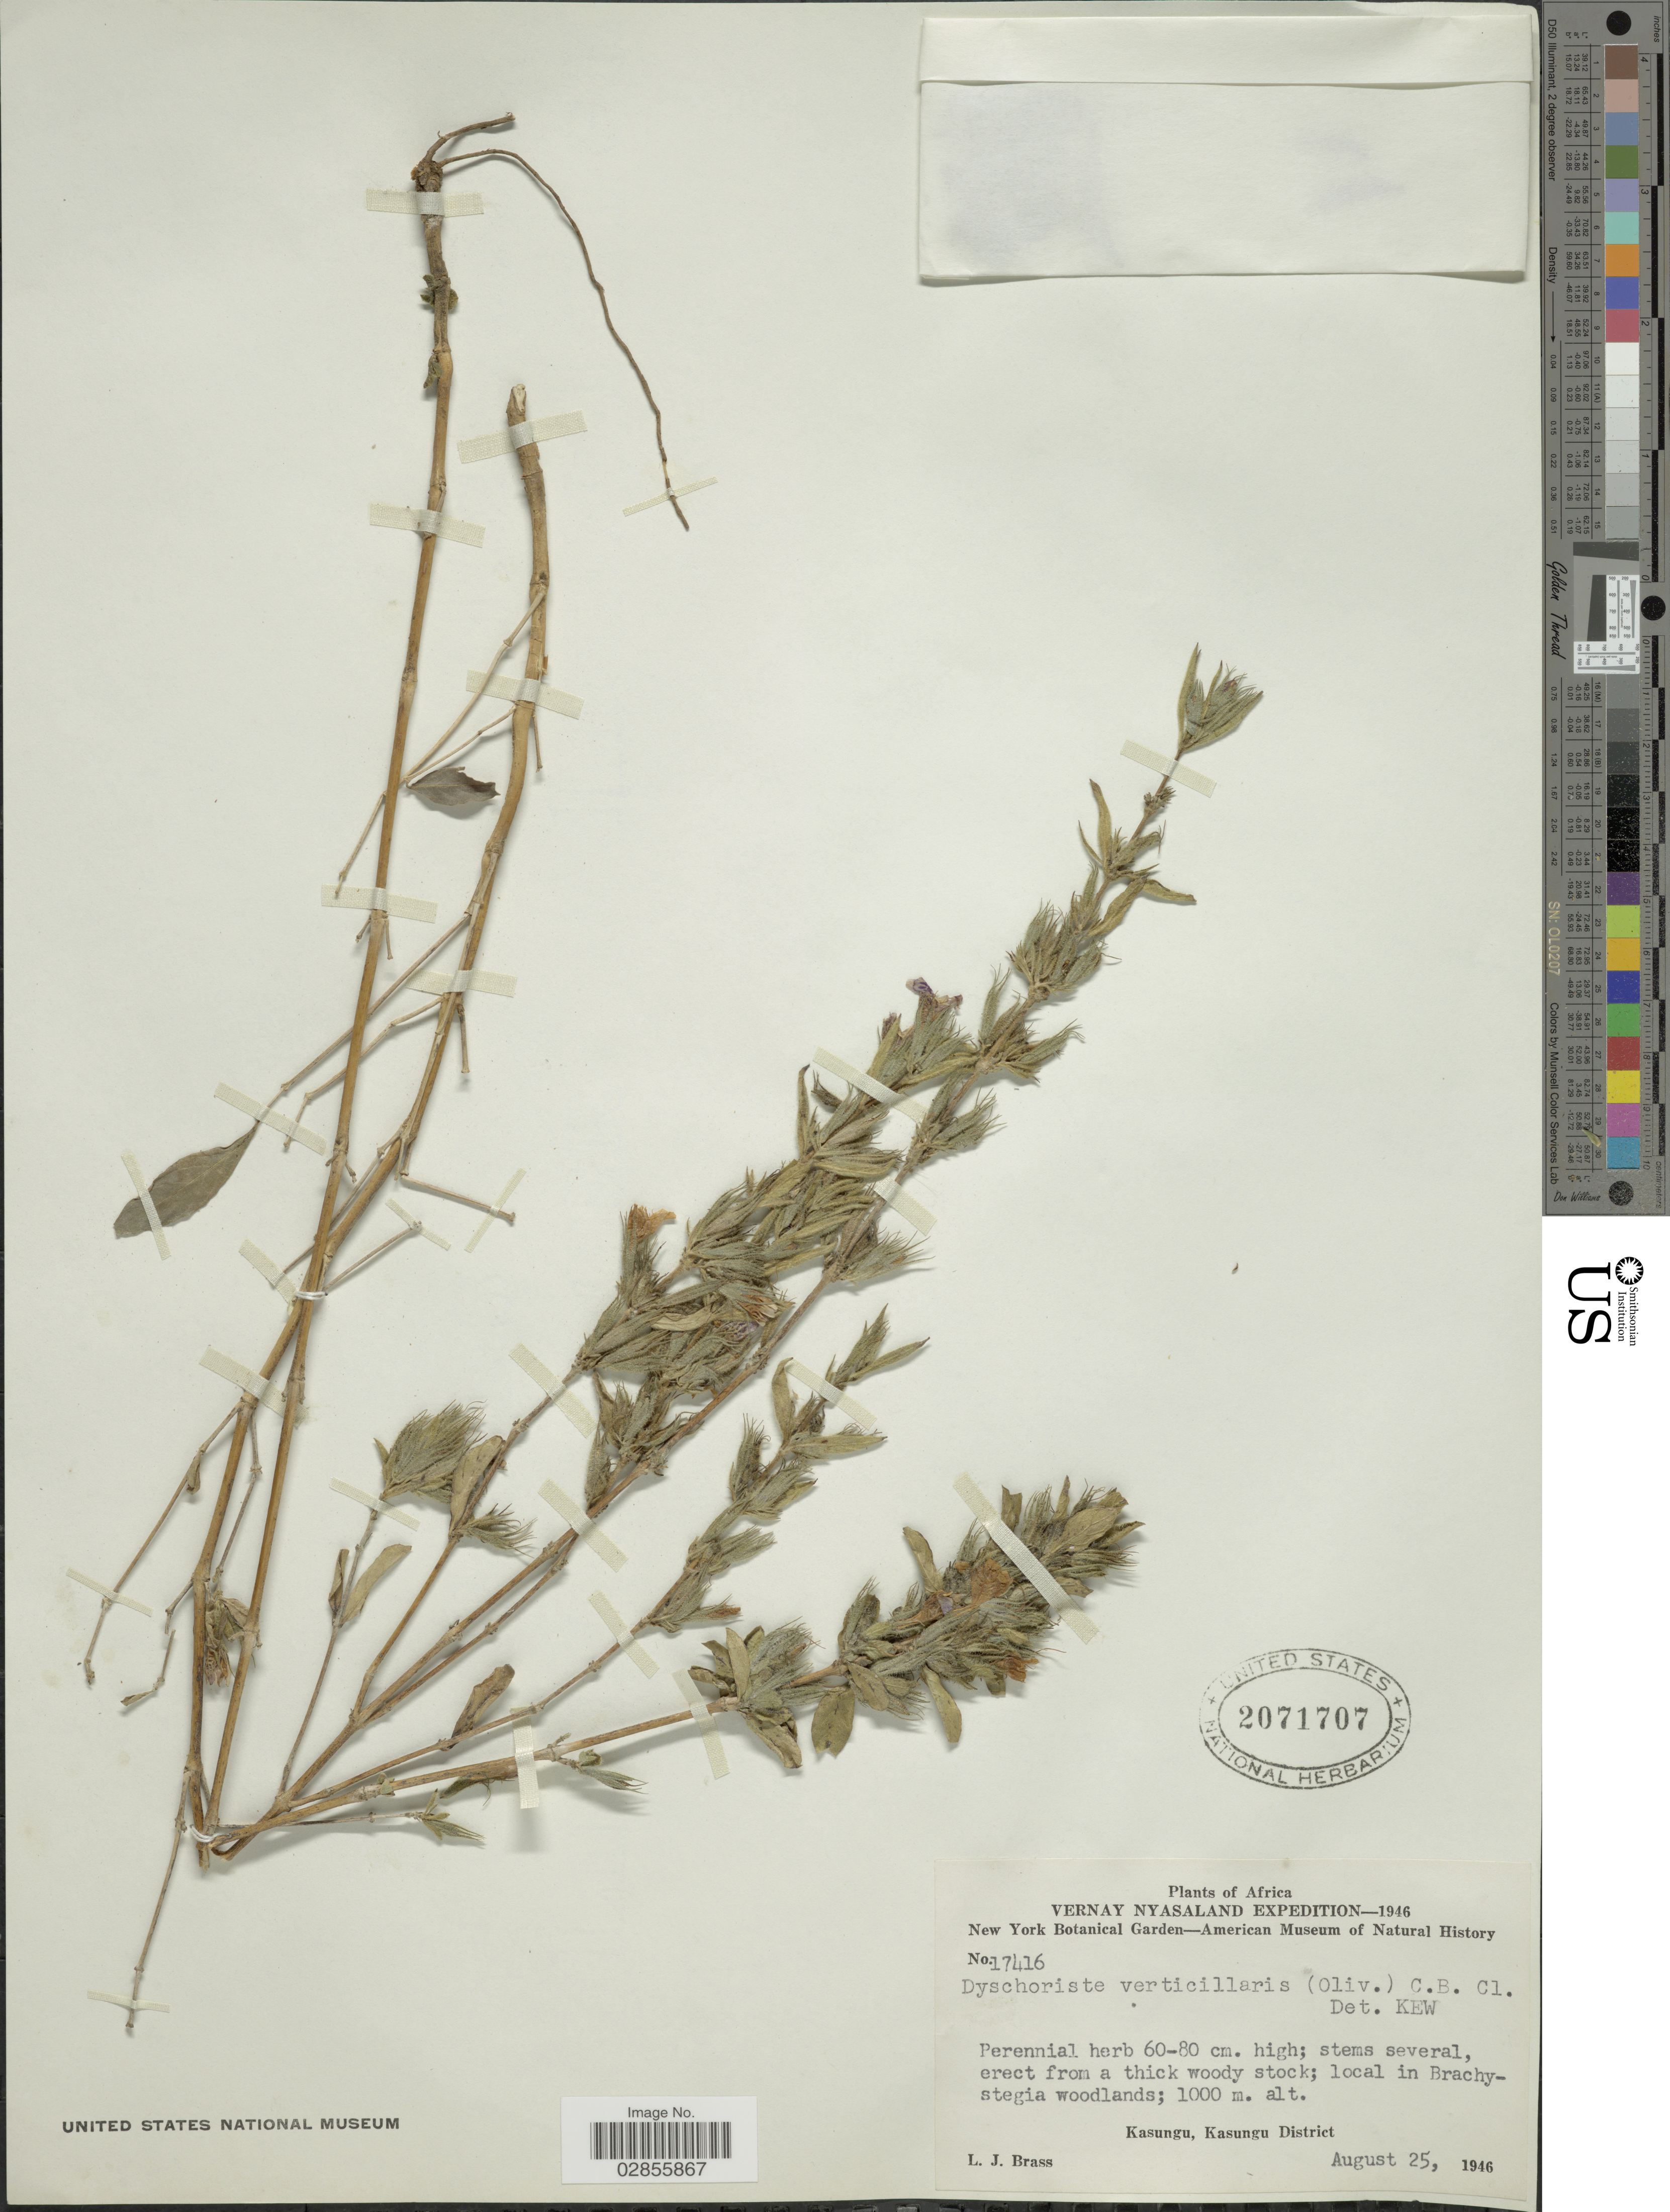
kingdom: Plantae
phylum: Tracheophyta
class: Magnoliopsida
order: Lamiales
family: Acanthaceae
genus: Dyschoriste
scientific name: Dyschoriste trichocalyx subsp. verticillaris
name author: (C.B. Clarke) Vollesen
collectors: L. J. Brass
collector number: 17416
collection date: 1946-08-25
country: Malawi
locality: Vernay Nyasaland. Kasungi, Kasungu District.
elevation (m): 1000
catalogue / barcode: US 2071707